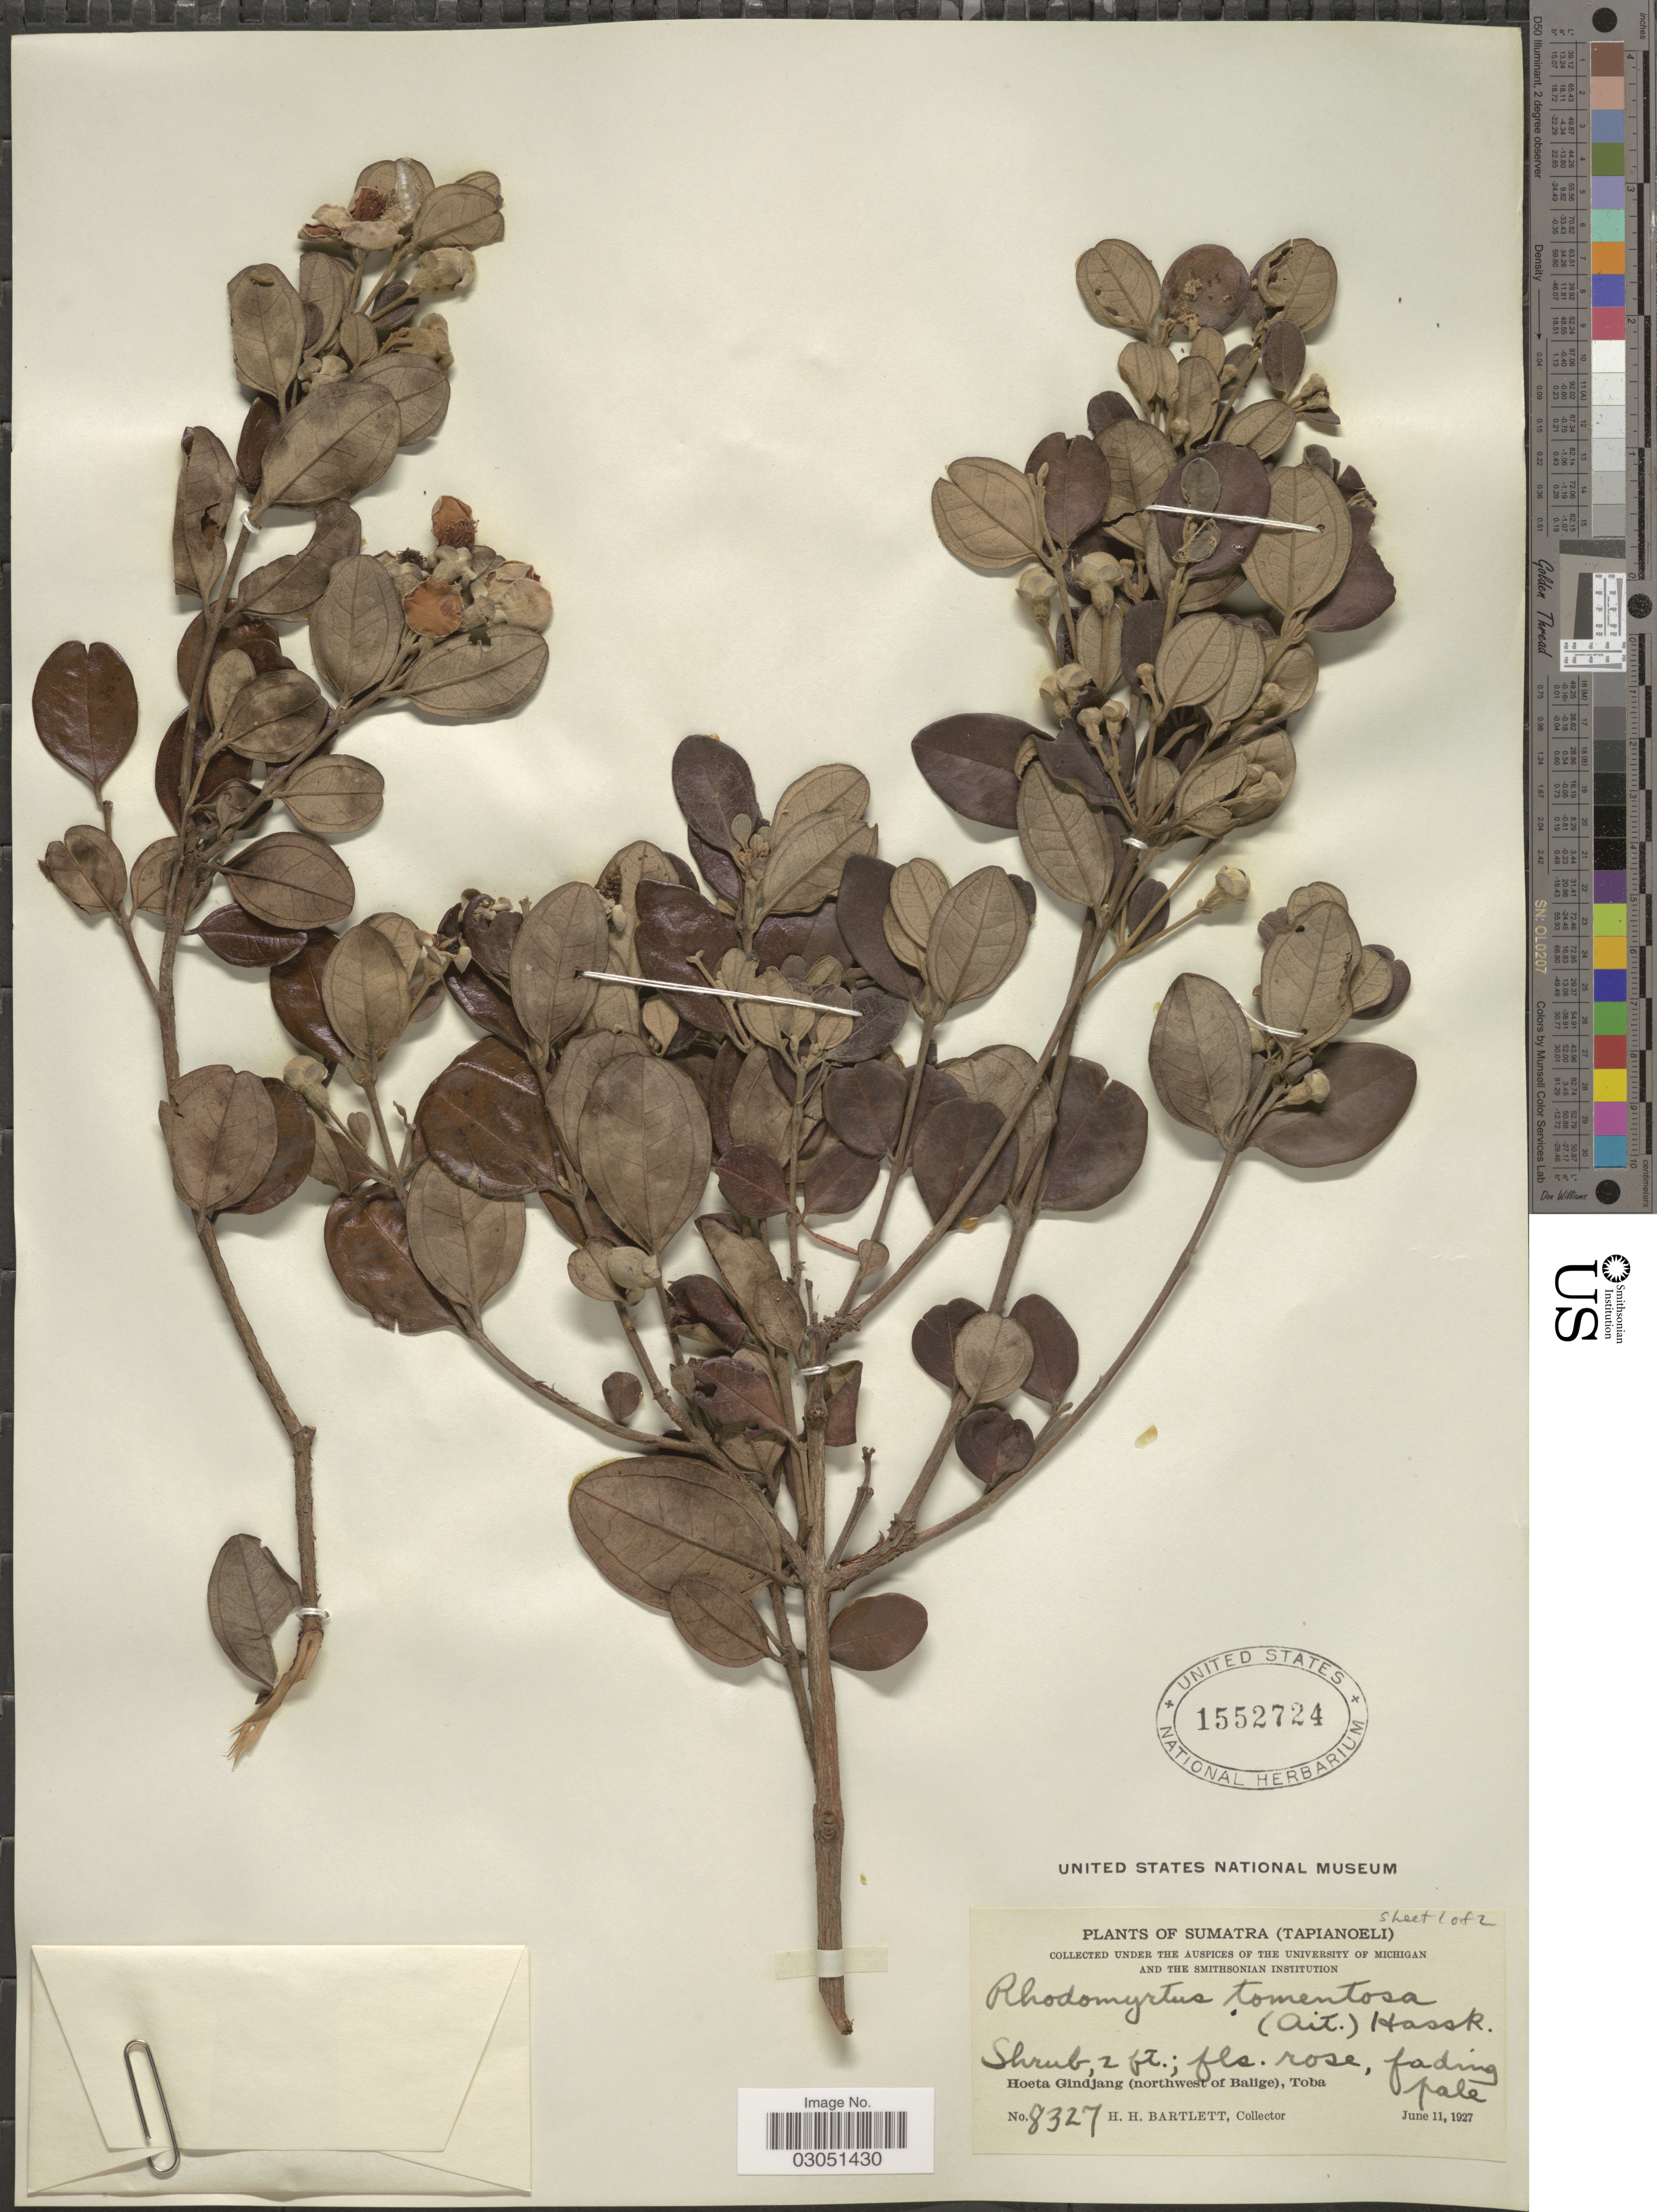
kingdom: Plantae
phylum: Tracheophyta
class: Magnoliopsida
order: Myrtales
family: Myrtaceae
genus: Rhodomyrtus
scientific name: Rhodomyrtus tomentosa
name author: (Aiton) Hassk.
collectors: H. H. Bartlett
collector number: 8327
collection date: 1927-06-11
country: Indonesia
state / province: Sumatra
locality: Tapianoeli, Hoeta Gindjang (northwest of Balige), Toba.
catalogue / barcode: US 1552724